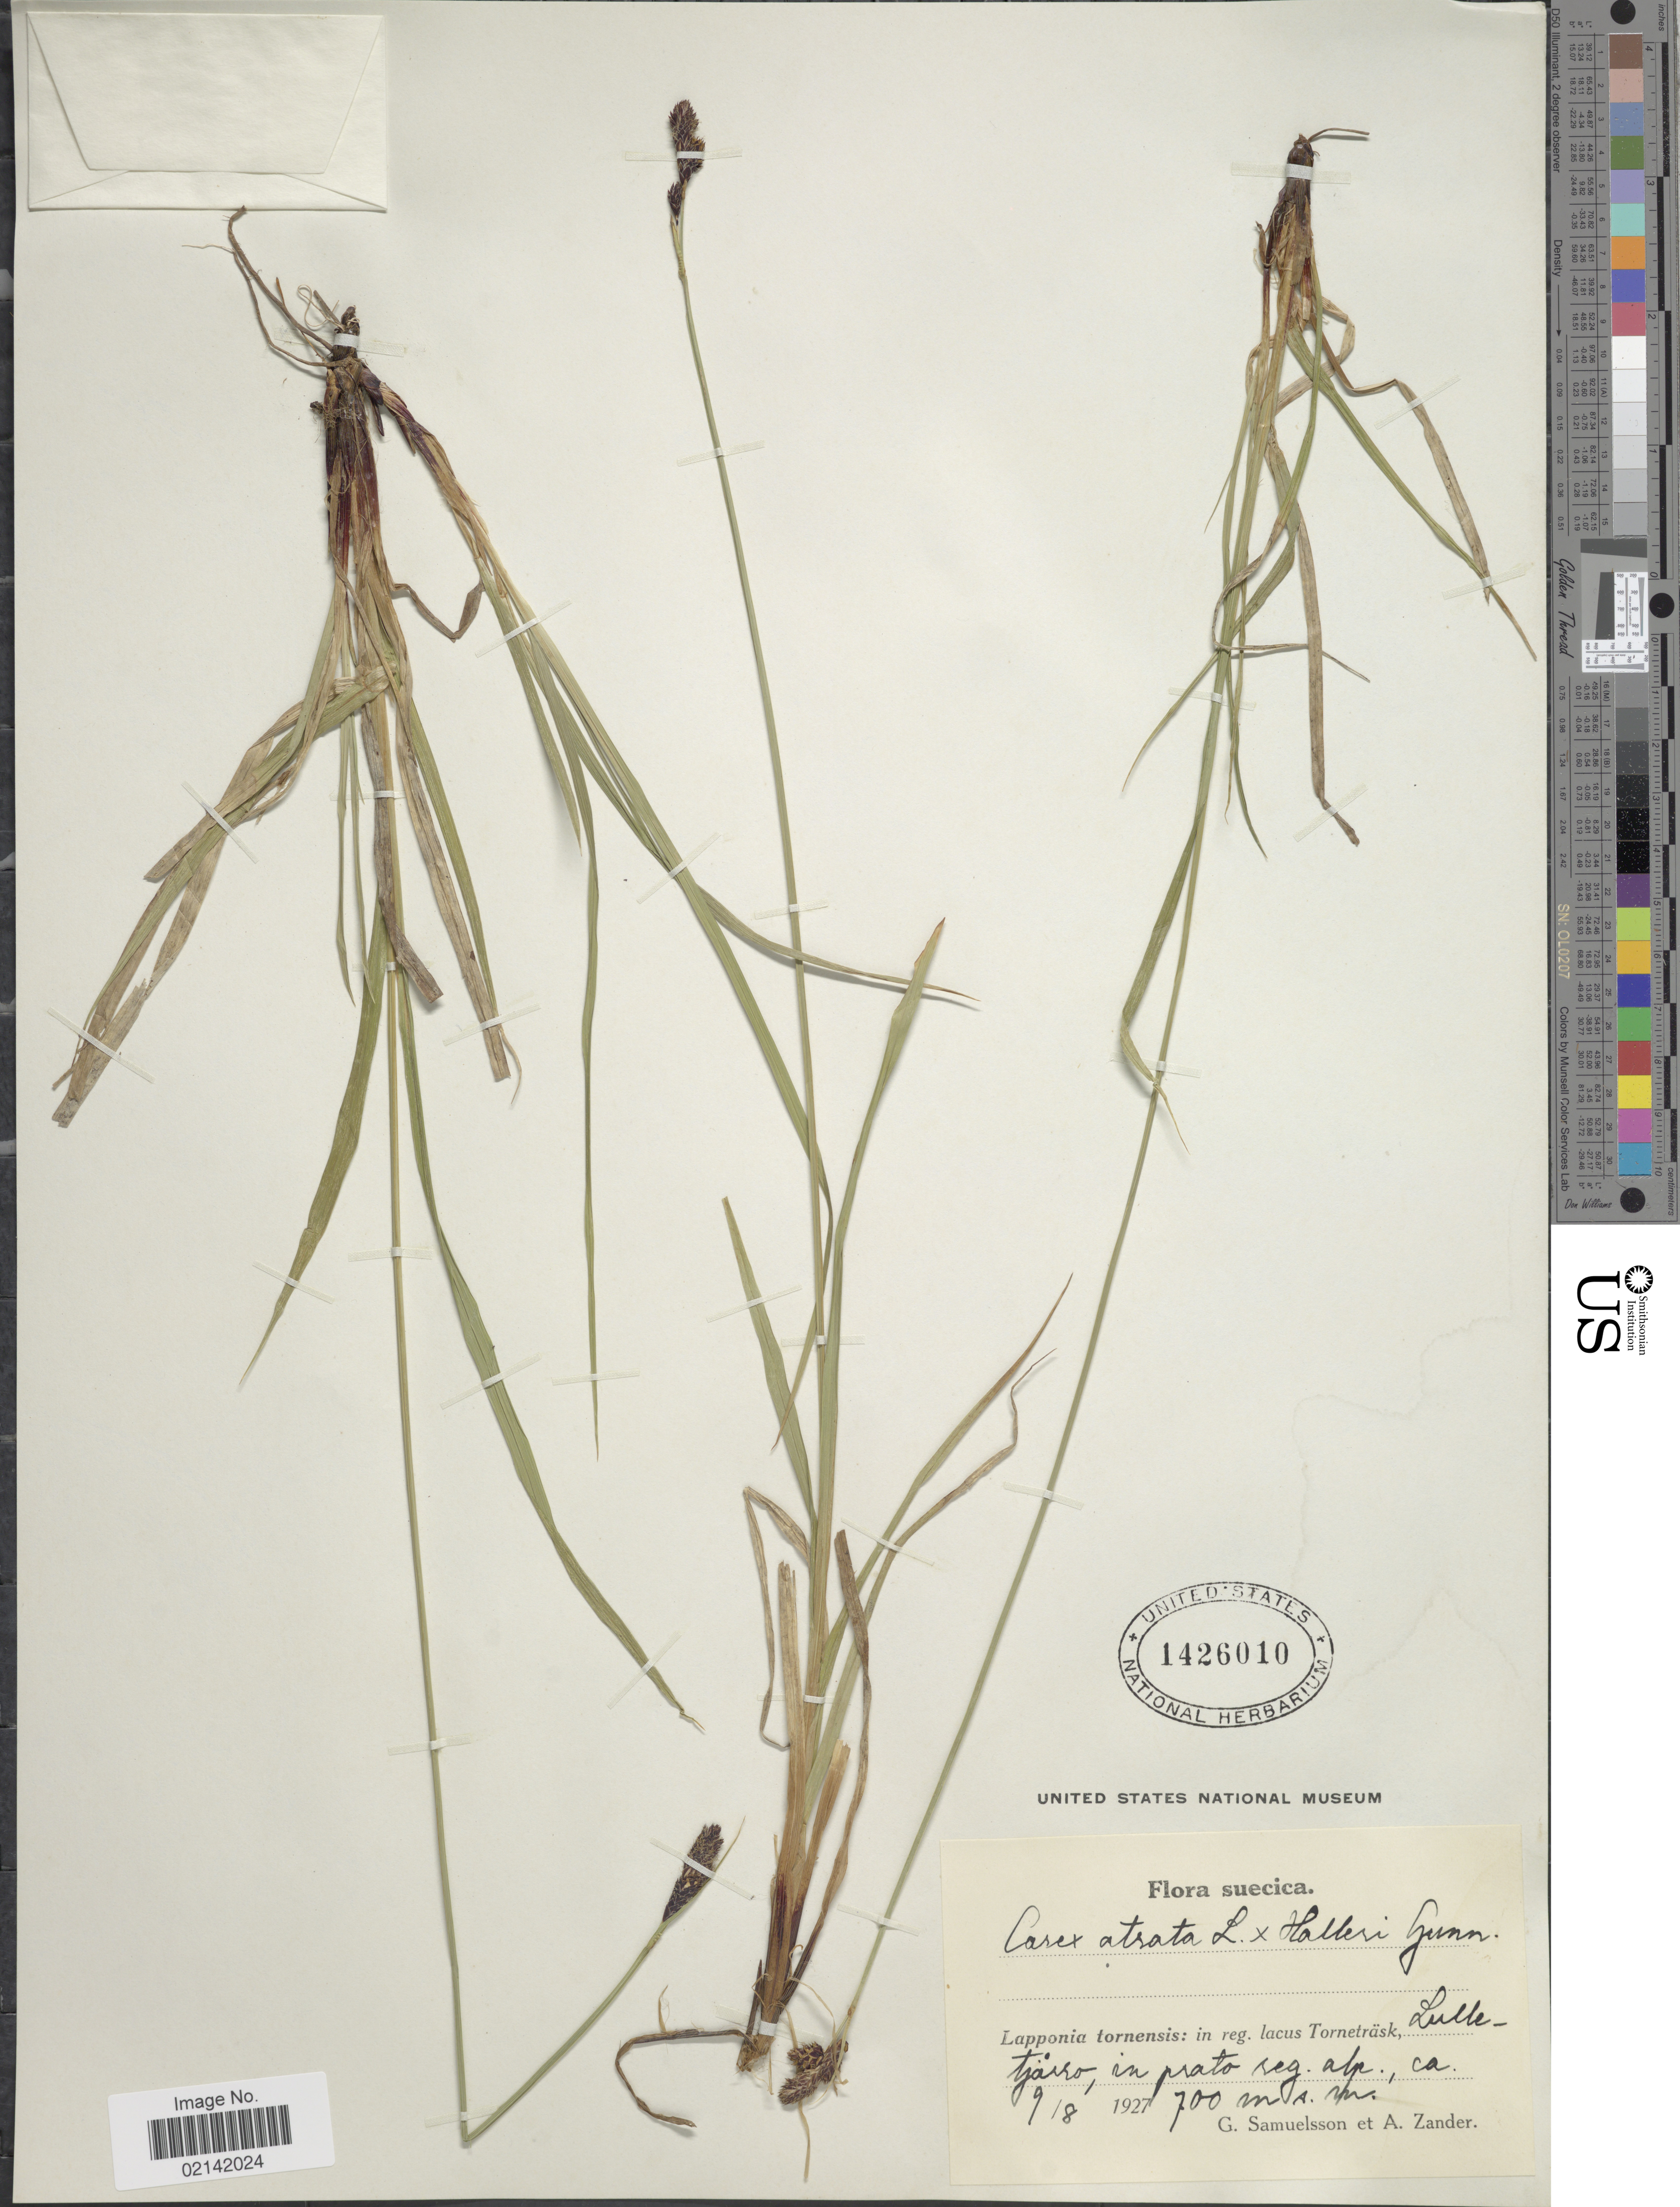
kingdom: Plantae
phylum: Tracheophyta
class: Liliopsida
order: Poales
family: Cyperaceae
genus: Carex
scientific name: Carex atrata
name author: L.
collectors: G. Samuelsson & A. Zander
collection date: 1927-08-09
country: Sweden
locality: Suecica, Lapponia tornensis: in reg. lacus Tornetrask, Lulletjarro, in prato reg. alp.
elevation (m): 700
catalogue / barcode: US 1426010